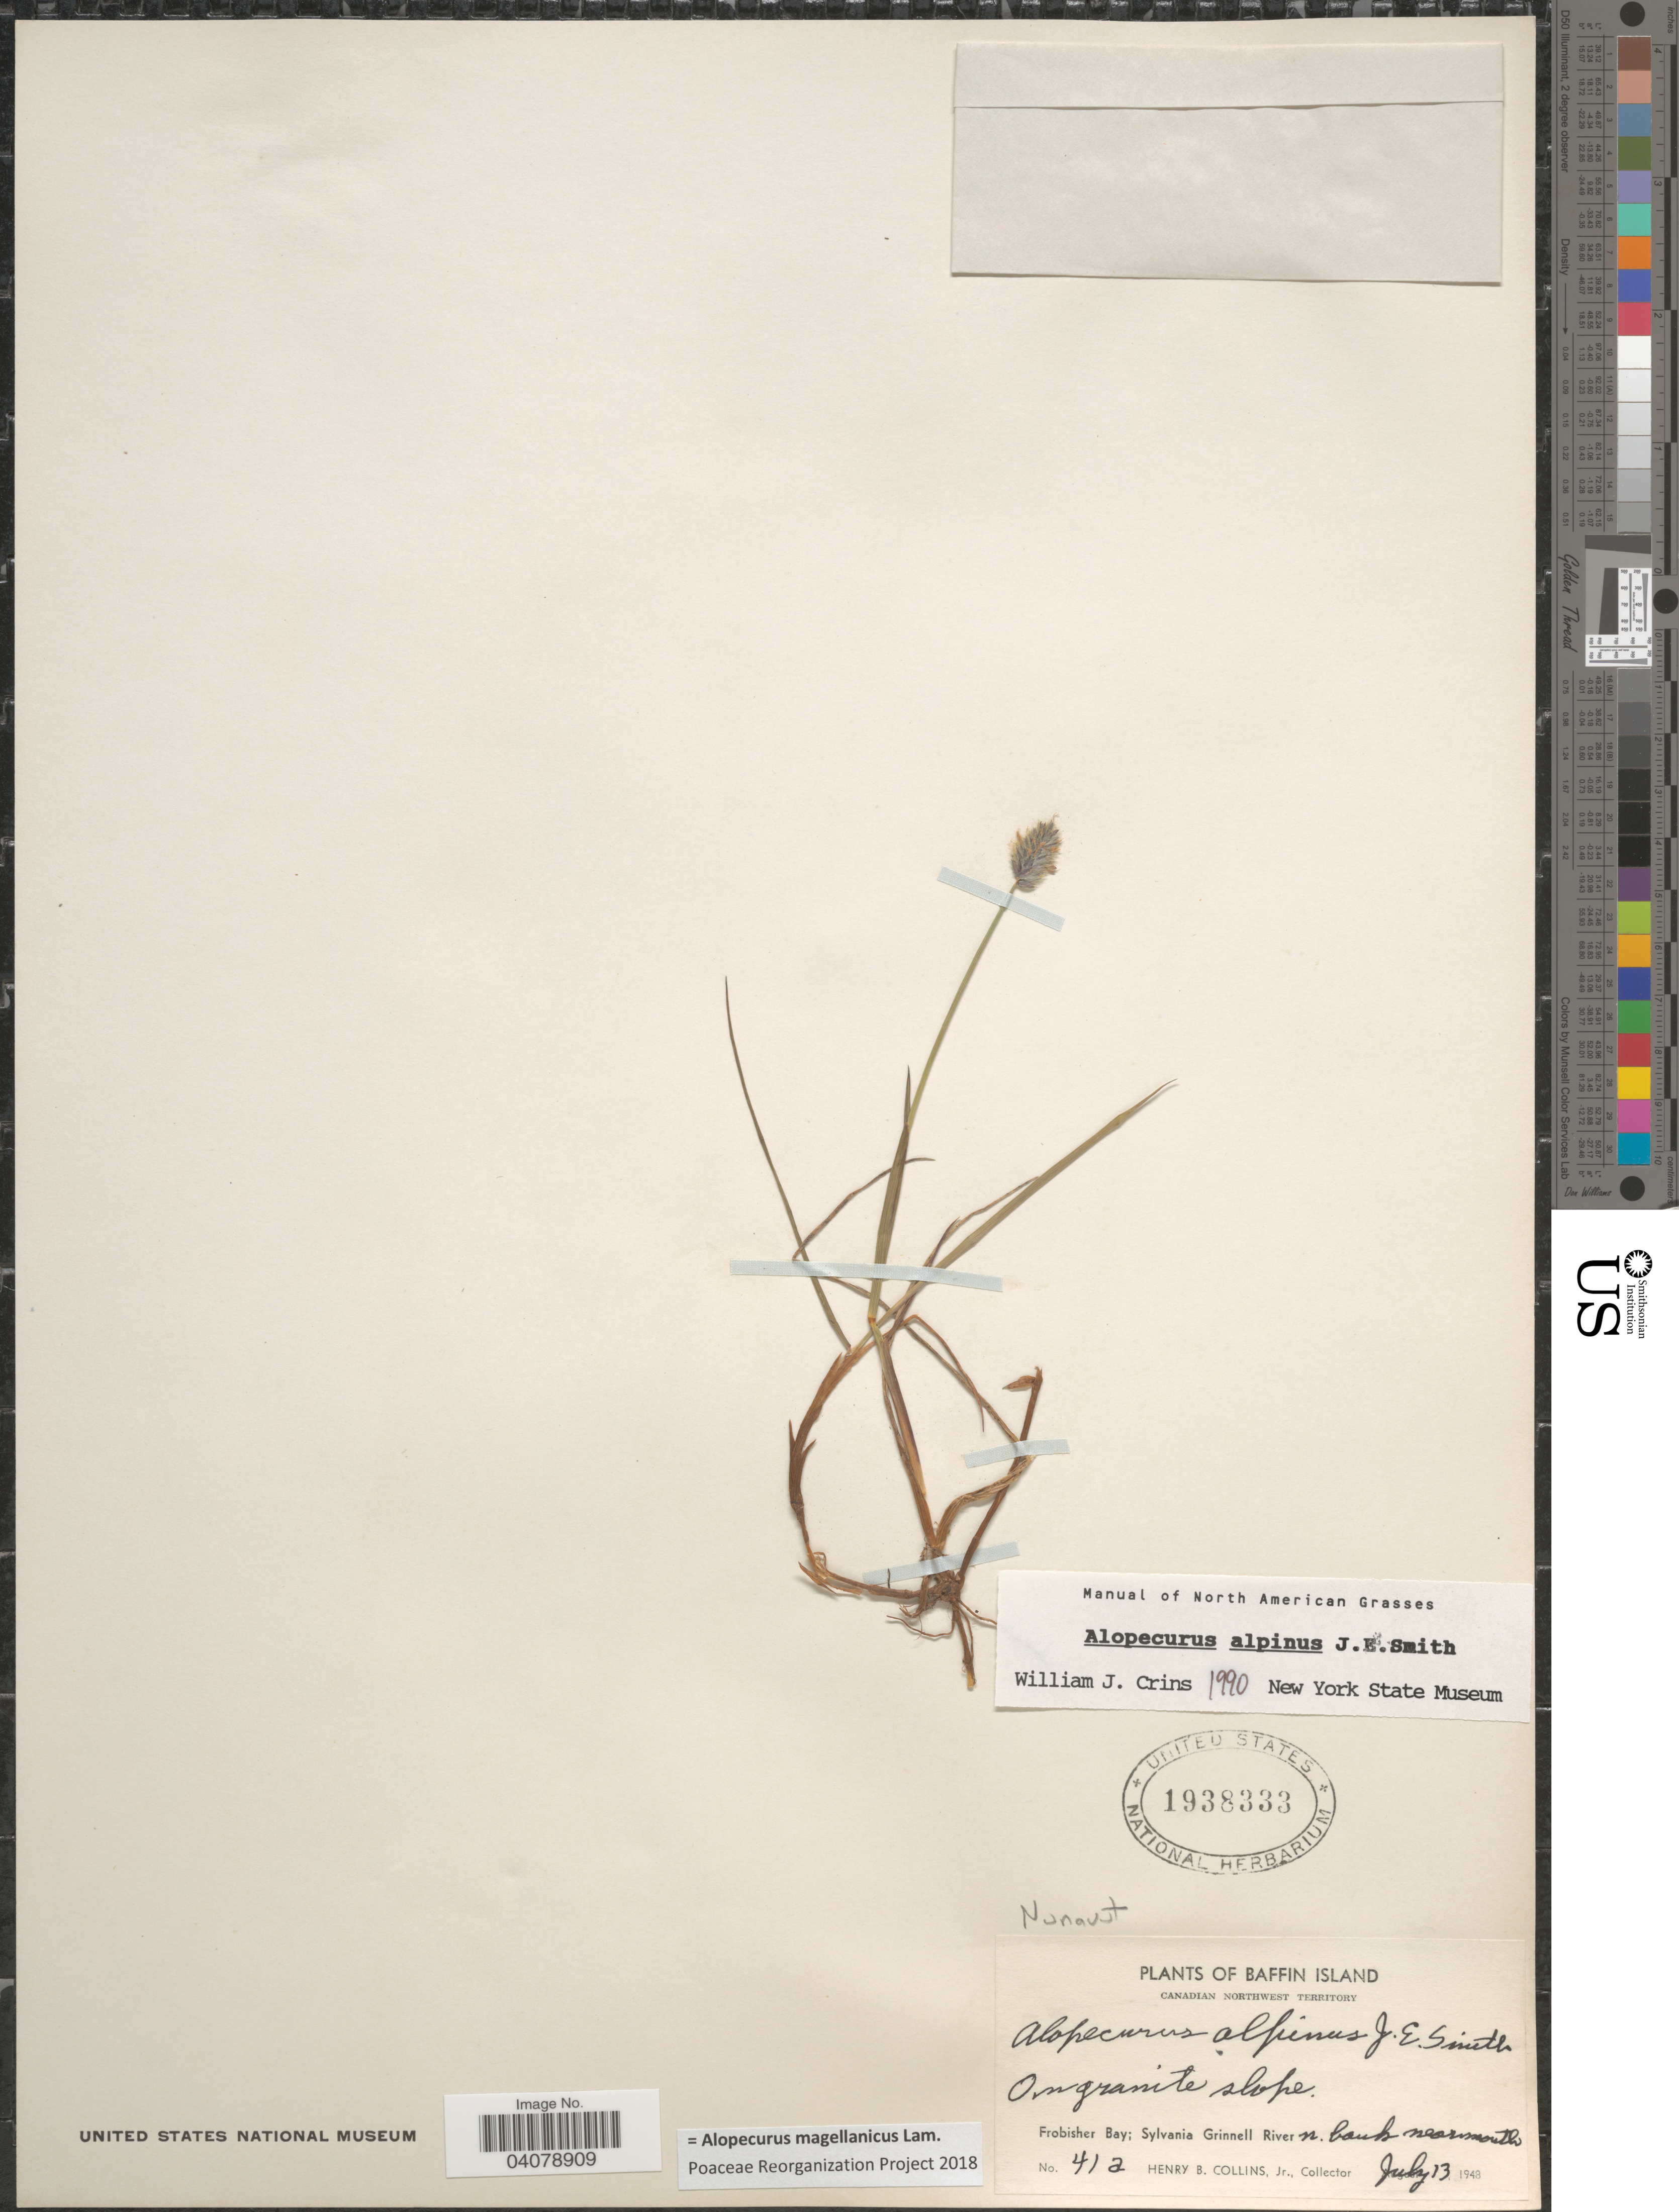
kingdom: Plantae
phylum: Tracheophyta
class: Liliopsida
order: Poales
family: Poaceae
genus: Alopecurus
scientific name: Alopecurus magellanicus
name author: Lam.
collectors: H. Collins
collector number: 412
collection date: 1948-07-13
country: Canada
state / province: Nunavut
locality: Nunavut. Canadian Northwest Territory. Frobisher Bay; Sylvania Grinnell River. N. bank near mouth.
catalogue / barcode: US 1938333